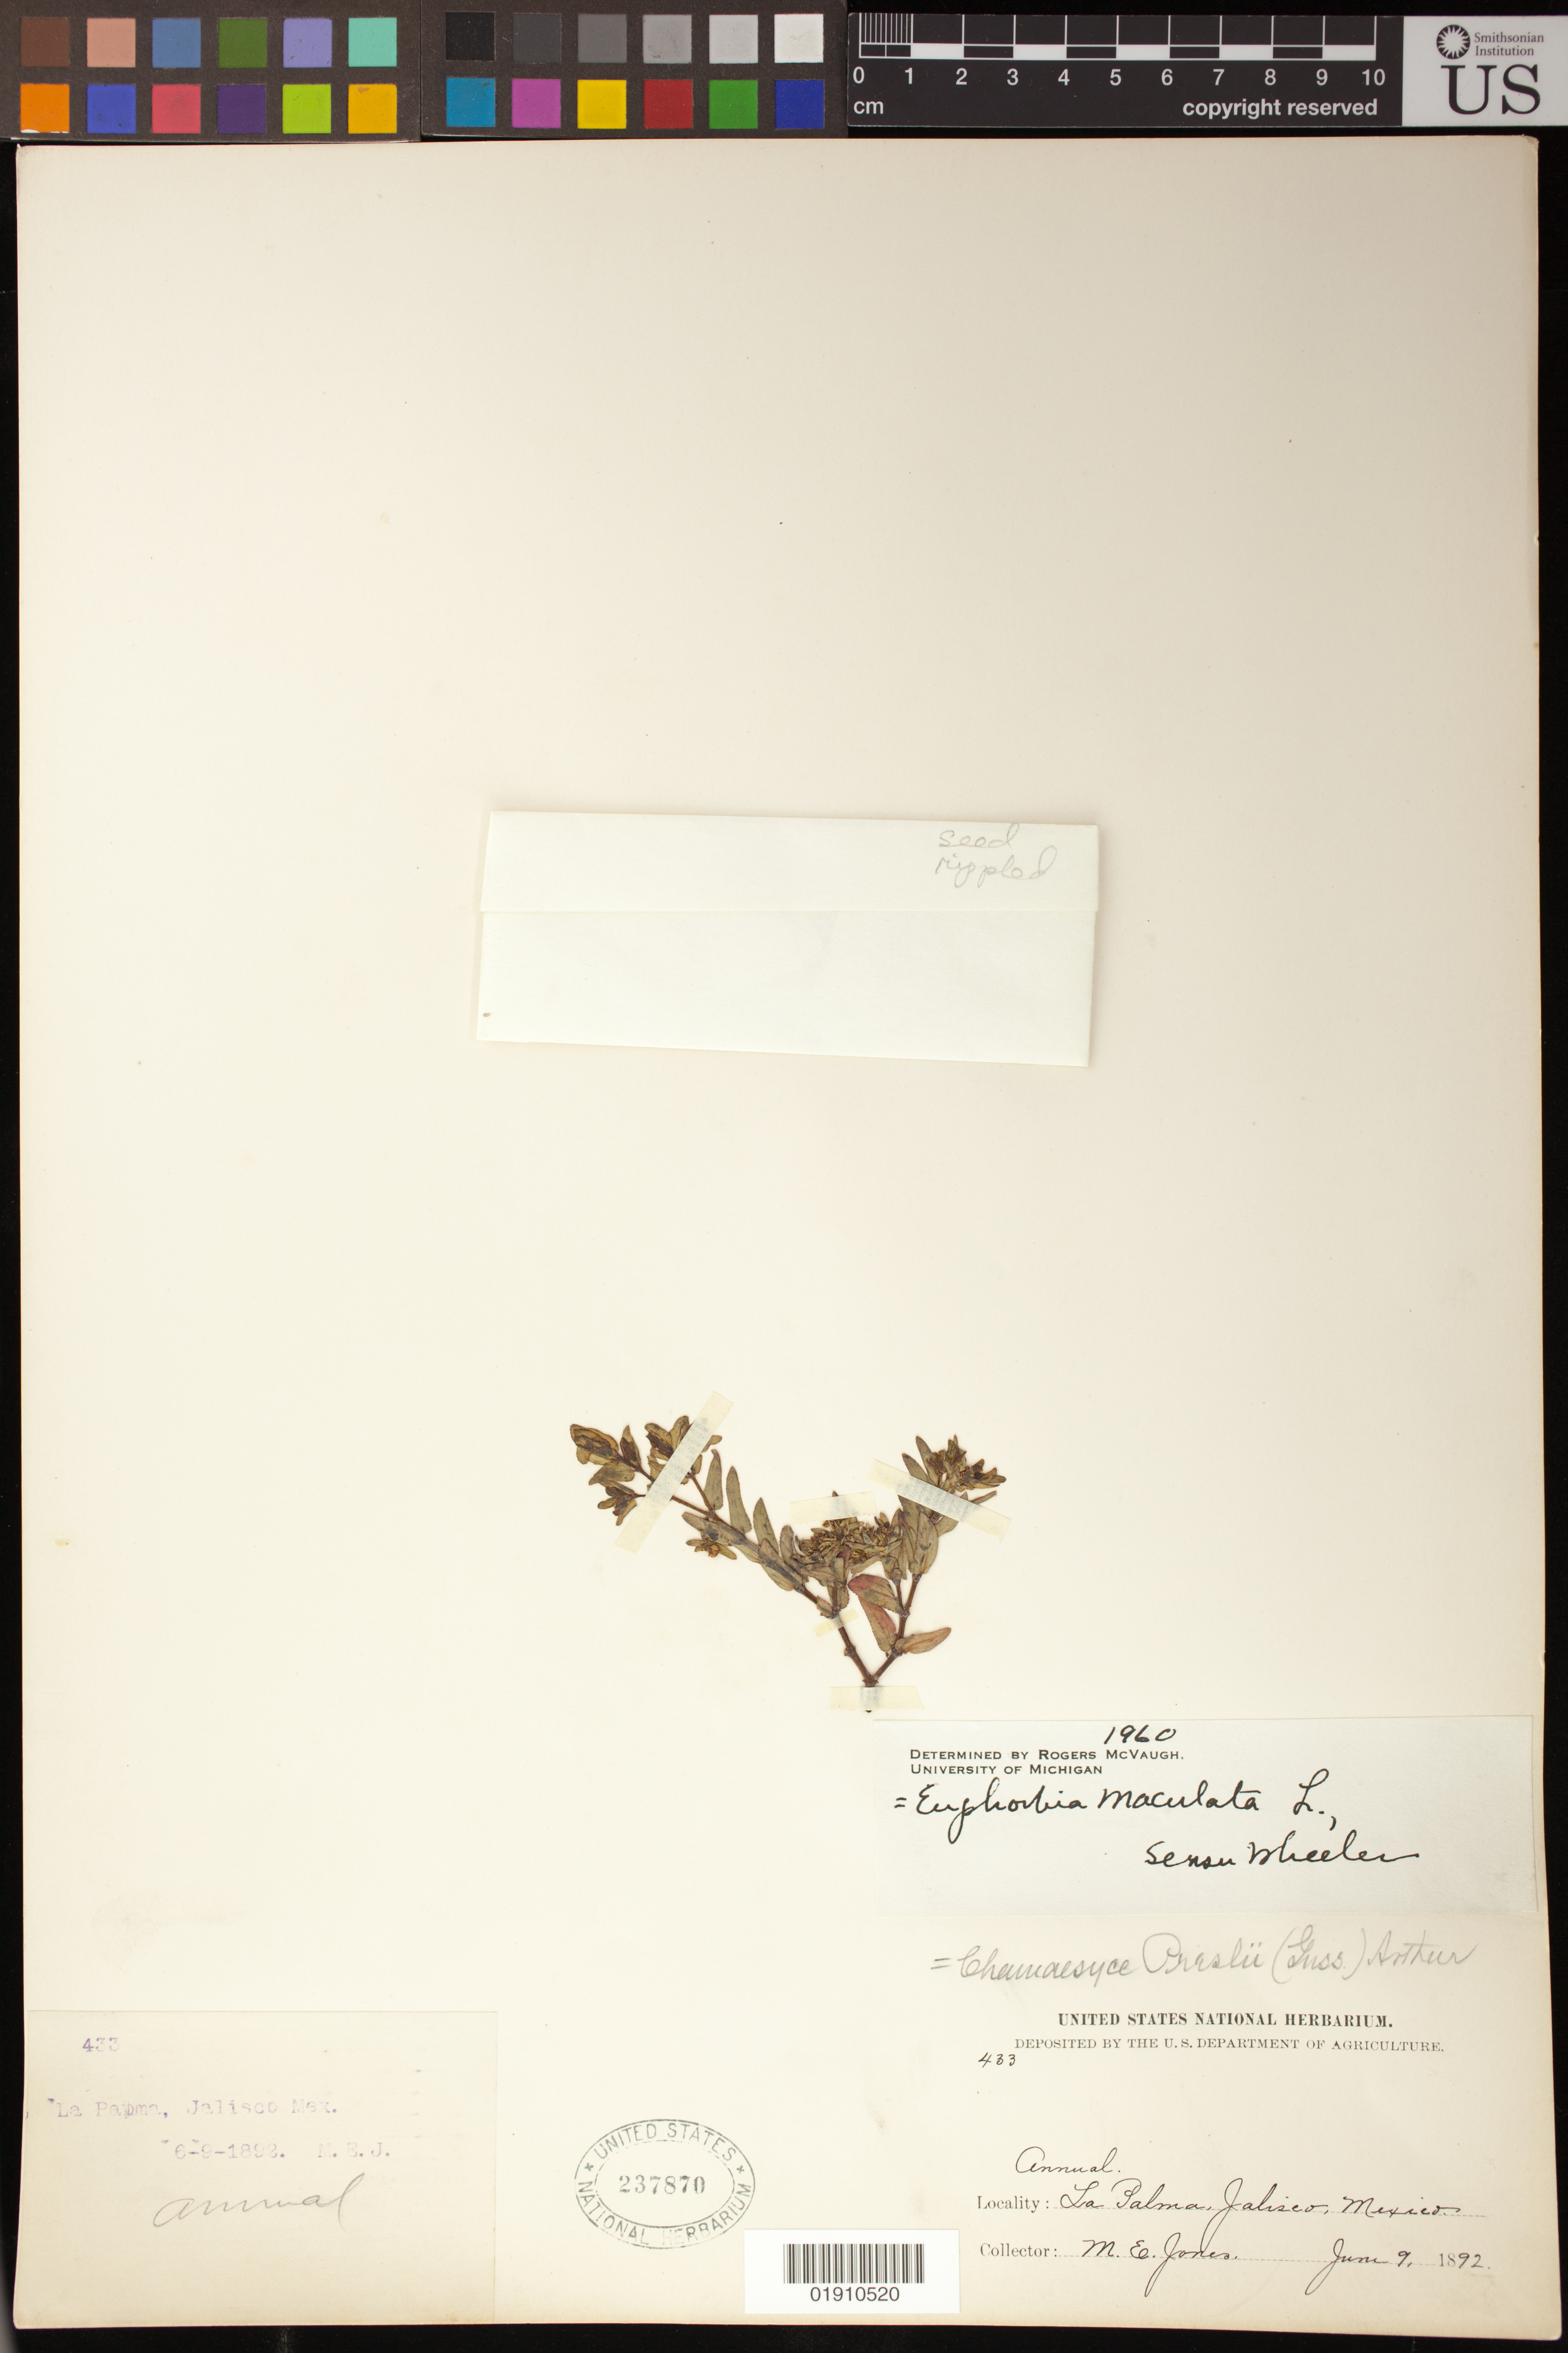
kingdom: Plantae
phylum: Tracheophyta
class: Magnoliopsida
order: Malpighiales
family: Euphorbiaceae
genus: Euphorbia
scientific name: Euphorbia potosina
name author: Fernald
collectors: M. E. Jones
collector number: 433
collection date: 1892-06-09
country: Mexico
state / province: Jalisco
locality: La Palma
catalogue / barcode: US 237870